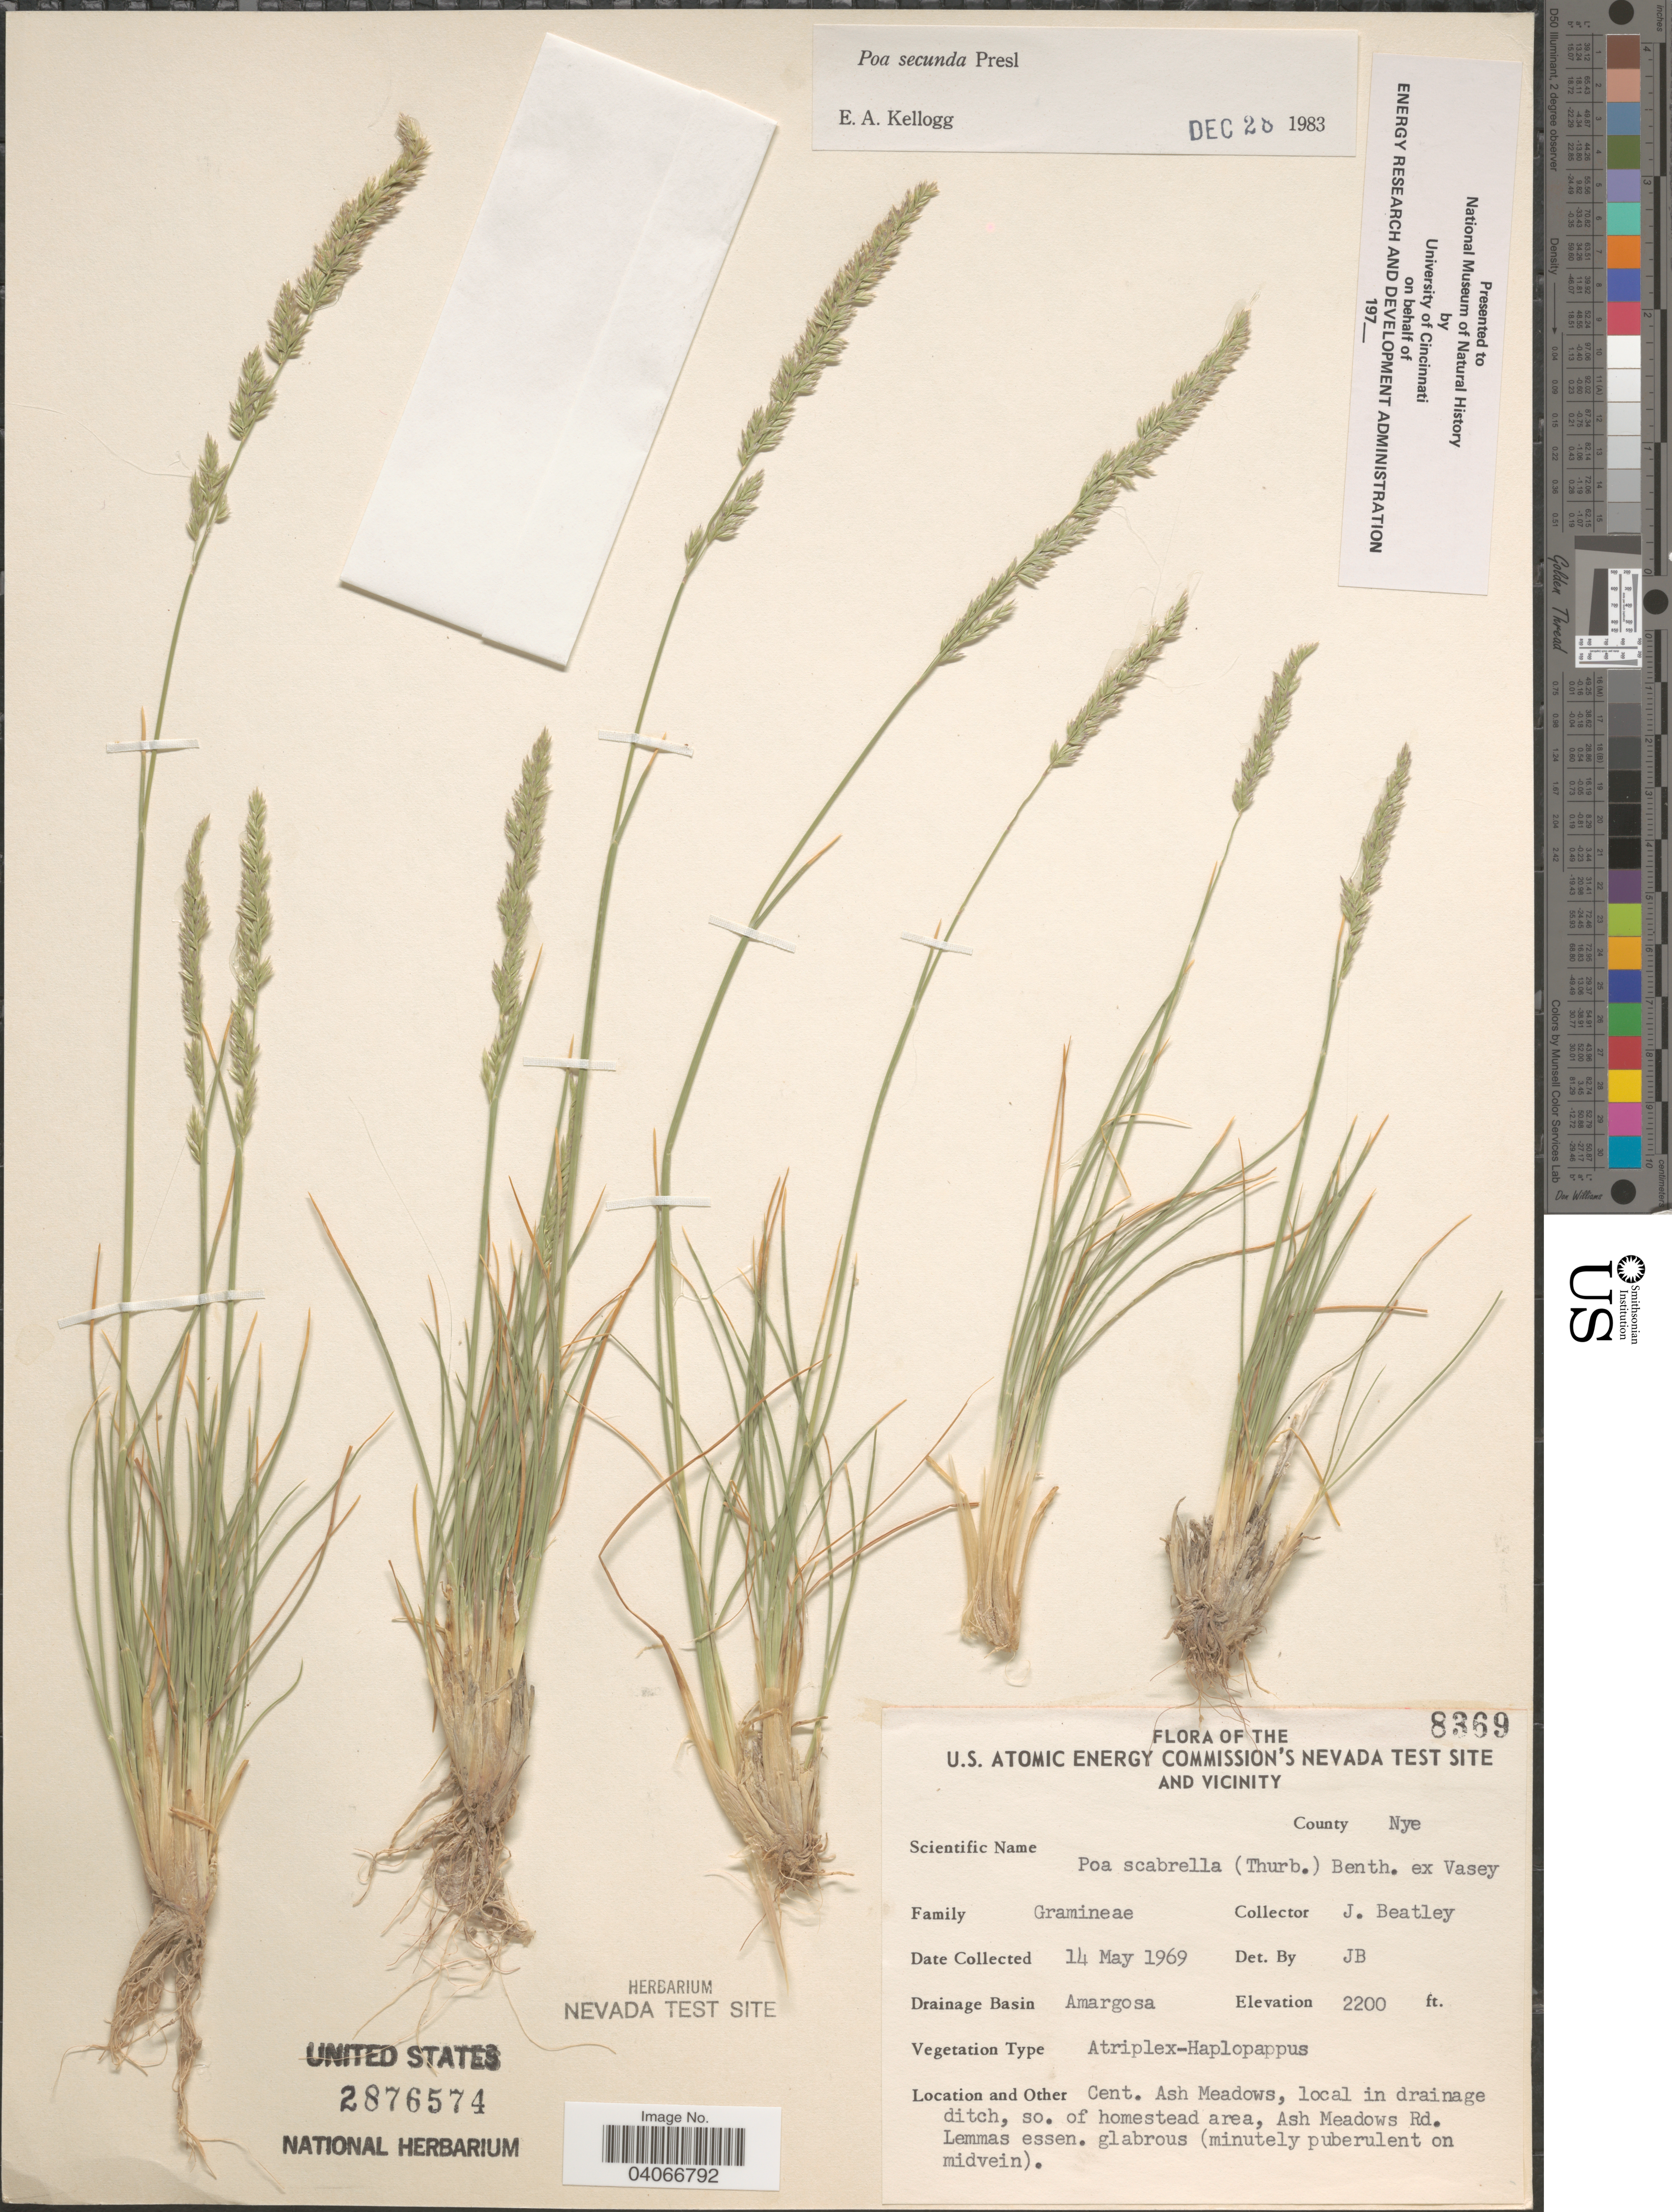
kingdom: Plantae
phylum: Tracheophyta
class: Liliopsida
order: Poales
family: Poaceae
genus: Poa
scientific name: Poa secunda subsp. secunda var. scabrella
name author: (Thurb.) Soreng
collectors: J. C. Beatley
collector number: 8369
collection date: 1969-05-14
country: United States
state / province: Nevada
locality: The U.S. Atomic Energy Commission's Nevada Test Site And Vicinity. County Nye. Drainage Basin Amargosa. Cent. Ash Meadows, local drainage ditch, so. of homestead area, Ash Meadows Rd.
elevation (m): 671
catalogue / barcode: US 2876574